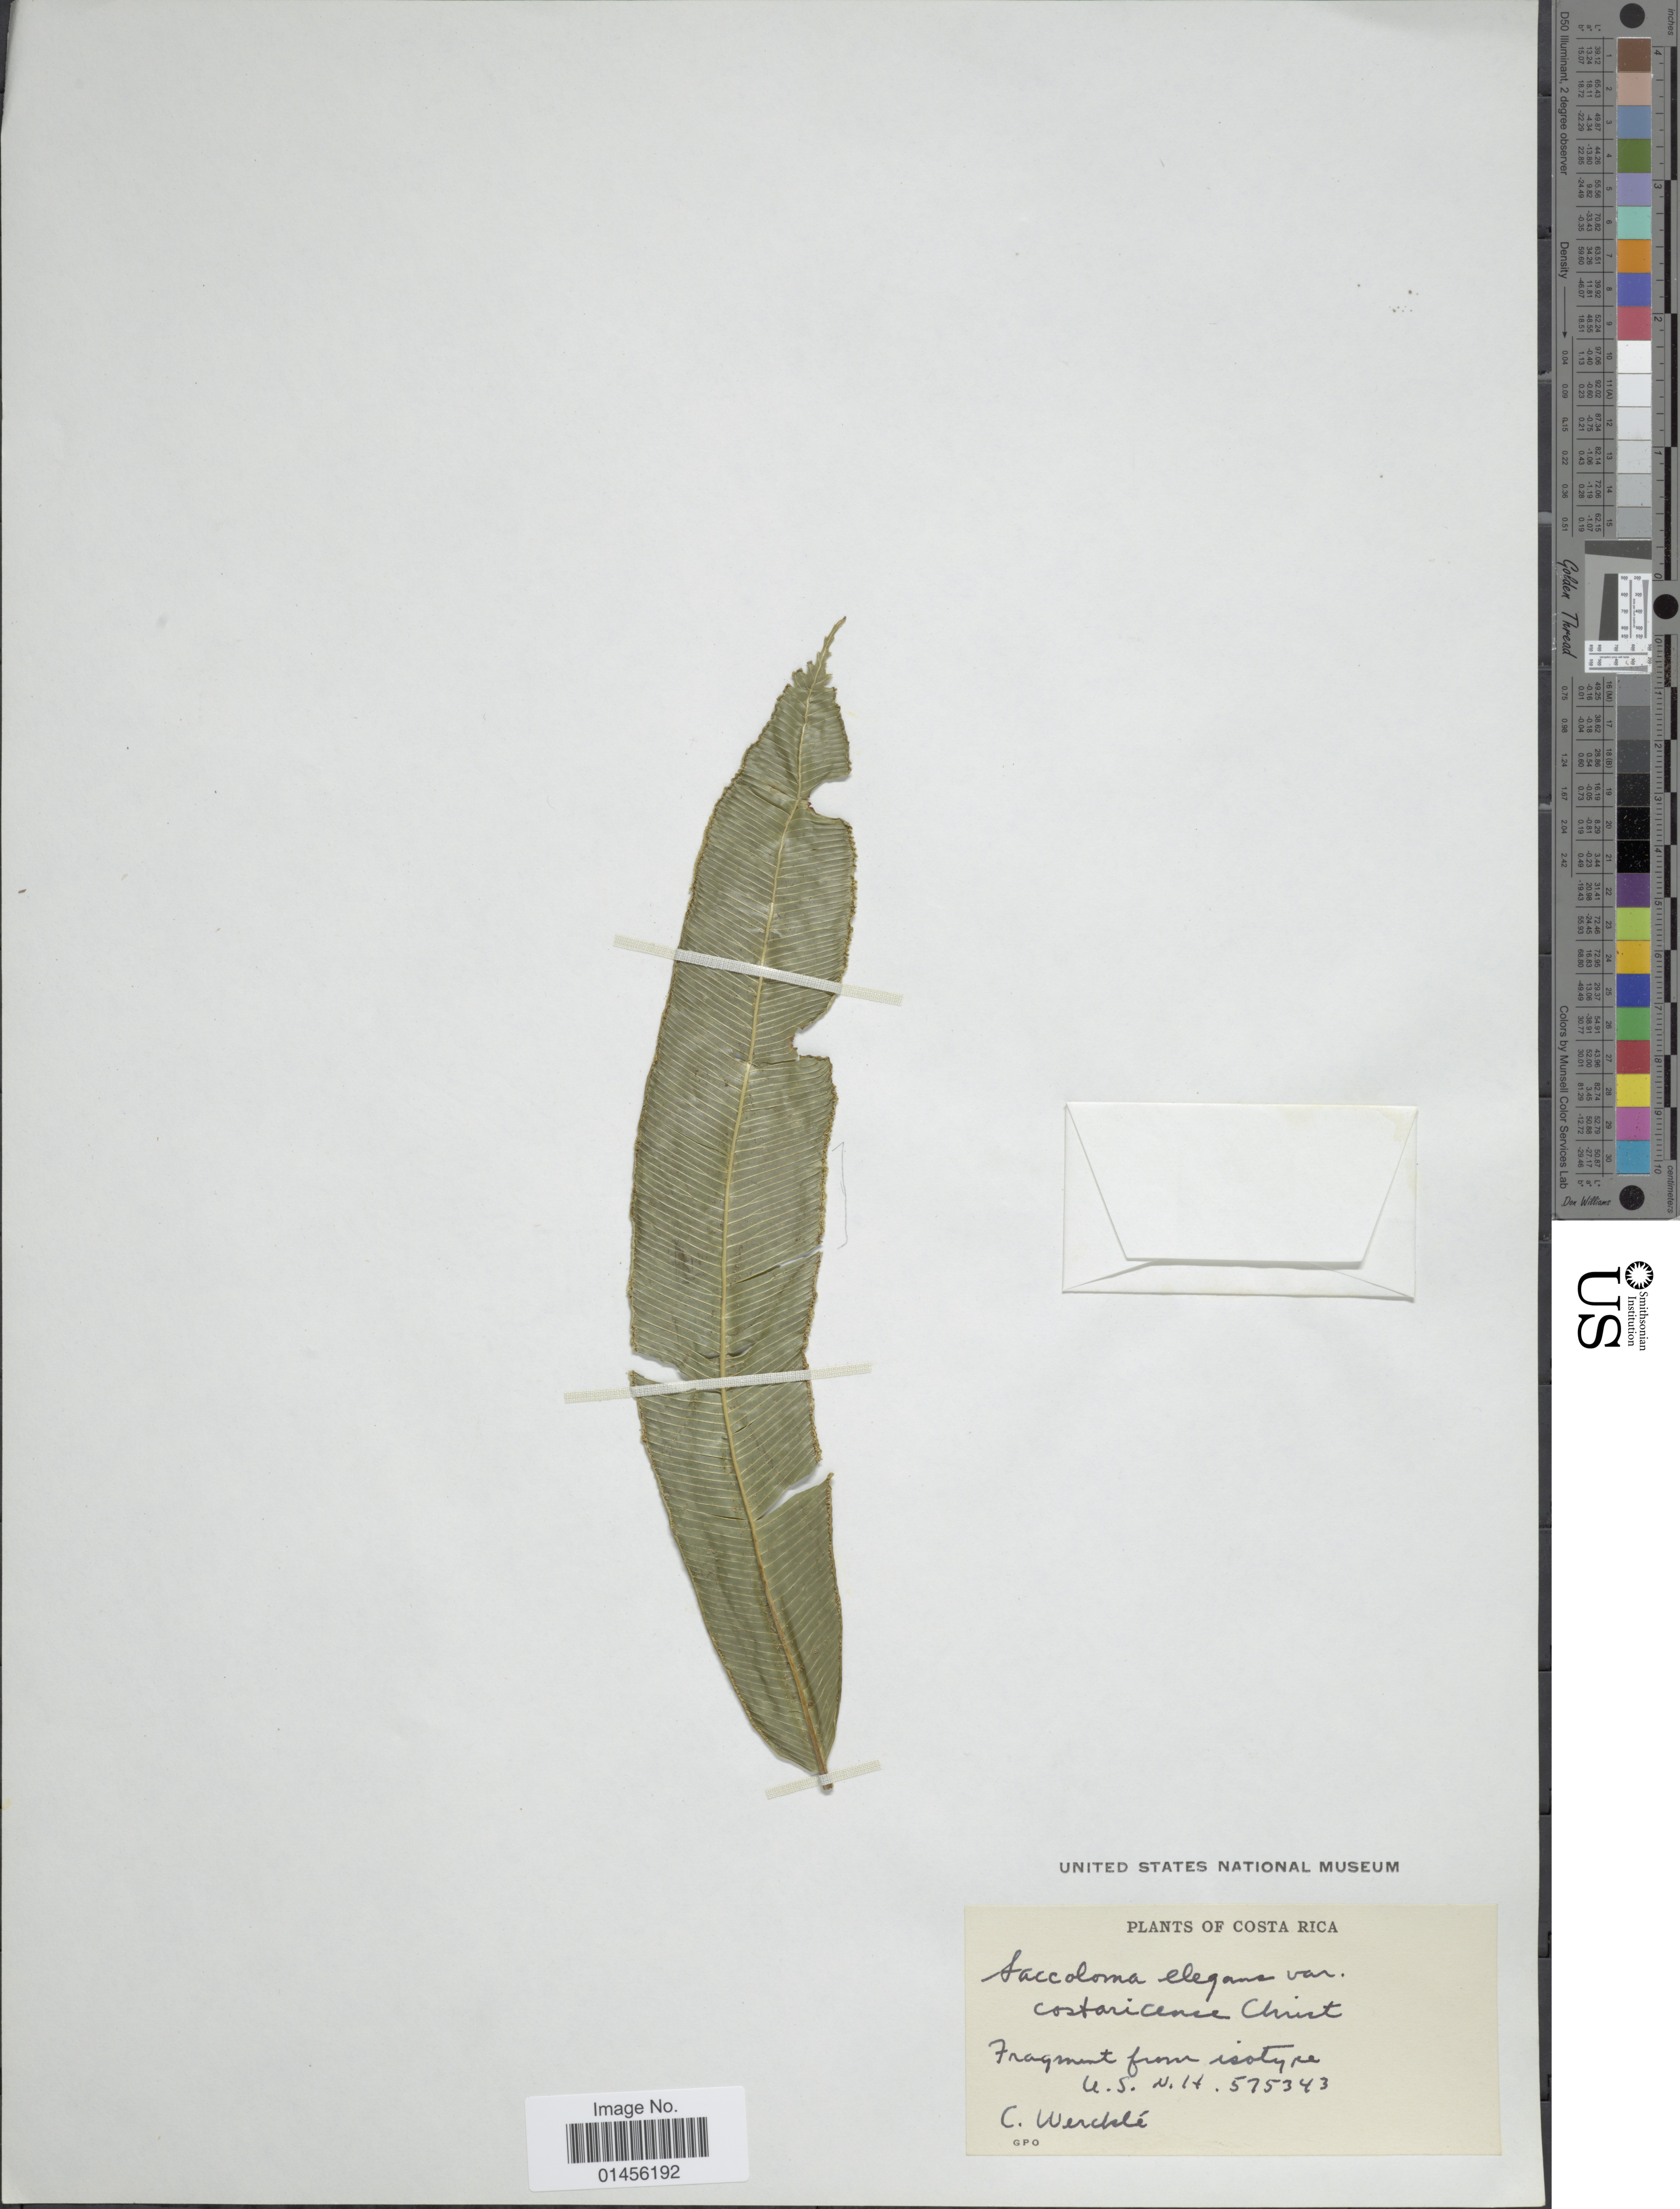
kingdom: Plantae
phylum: Tracheophyta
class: Polypodiopsida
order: Polypodiales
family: Saccolomataceae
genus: Saccoloma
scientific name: Saccoloma elegans subsp. chartaceum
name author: Cremers & K.U. Kramer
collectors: C. Wercklé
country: Costa Rica